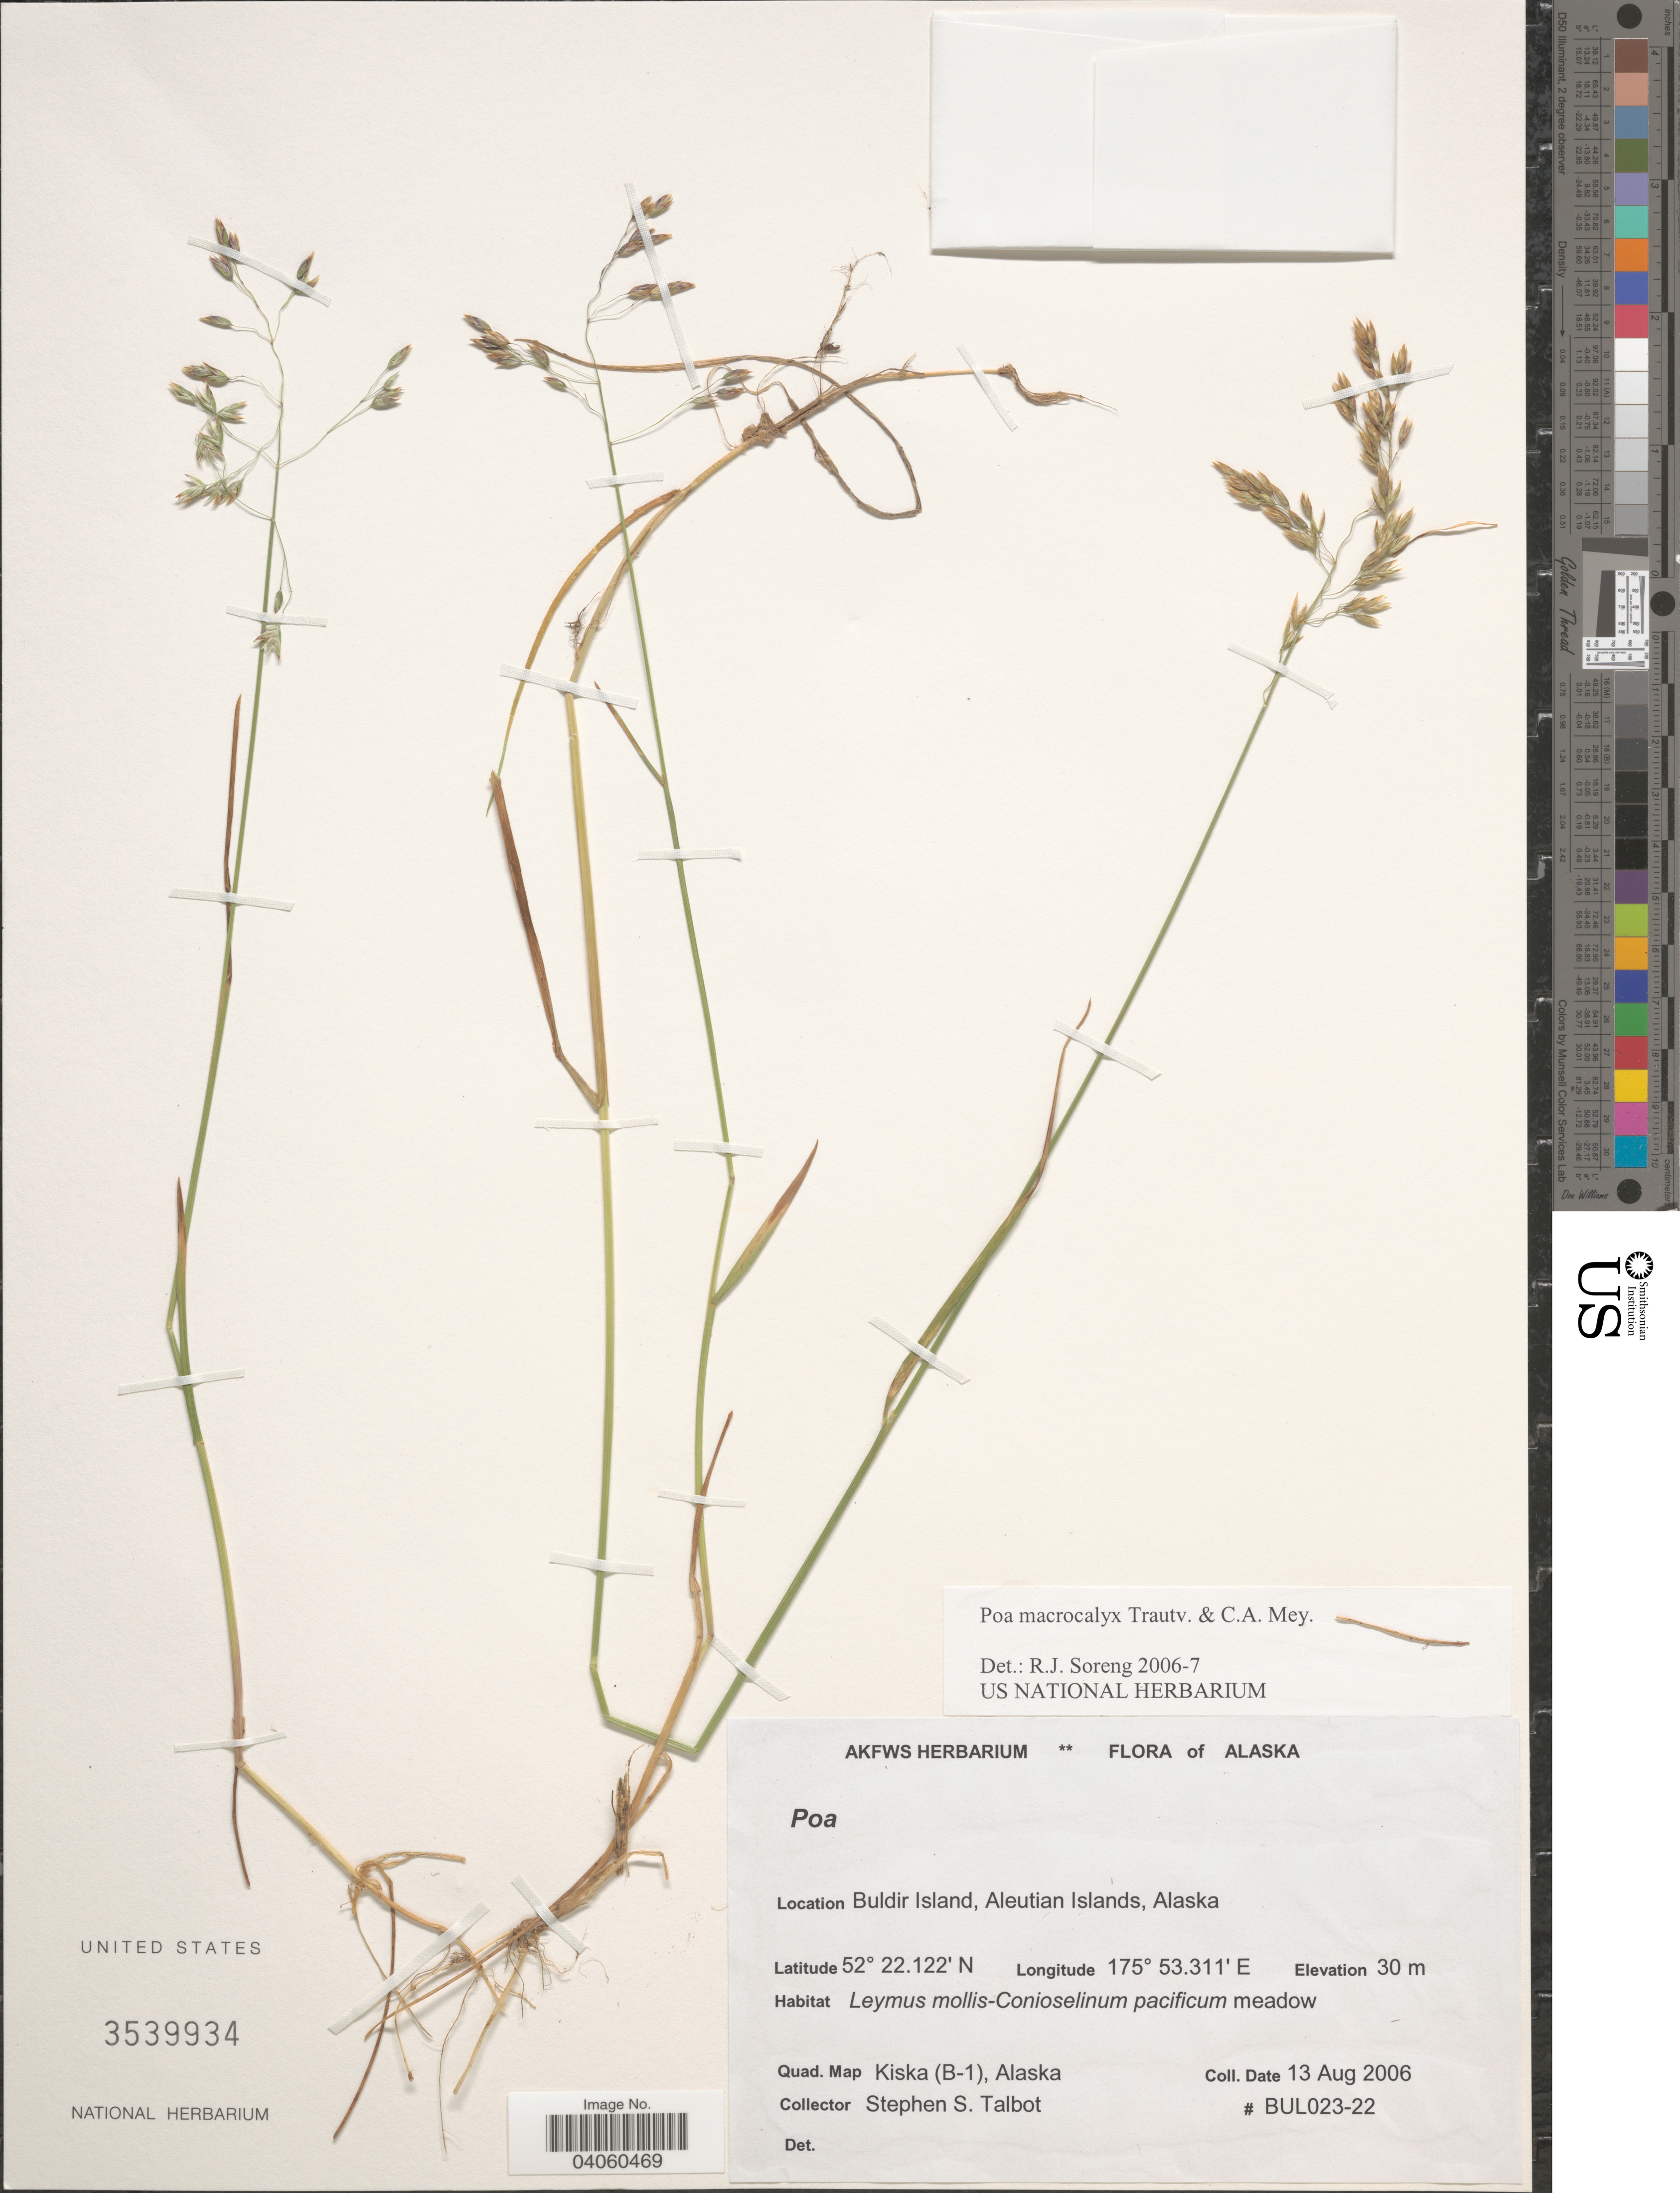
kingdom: Plantae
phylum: Tracheophyta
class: Liliopsida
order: Poales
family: Poaceae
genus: Poa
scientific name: Poa macrocalyx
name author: Trautv. & C.A. Mey.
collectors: S. S. Talbot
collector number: BUL023-22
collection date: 2006-08-13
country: United States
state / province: Alaska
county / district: Aleutian Islands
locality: Buldir Island, Quad. Map Kiska (B-1).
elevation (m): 30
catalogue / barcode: US 3539934